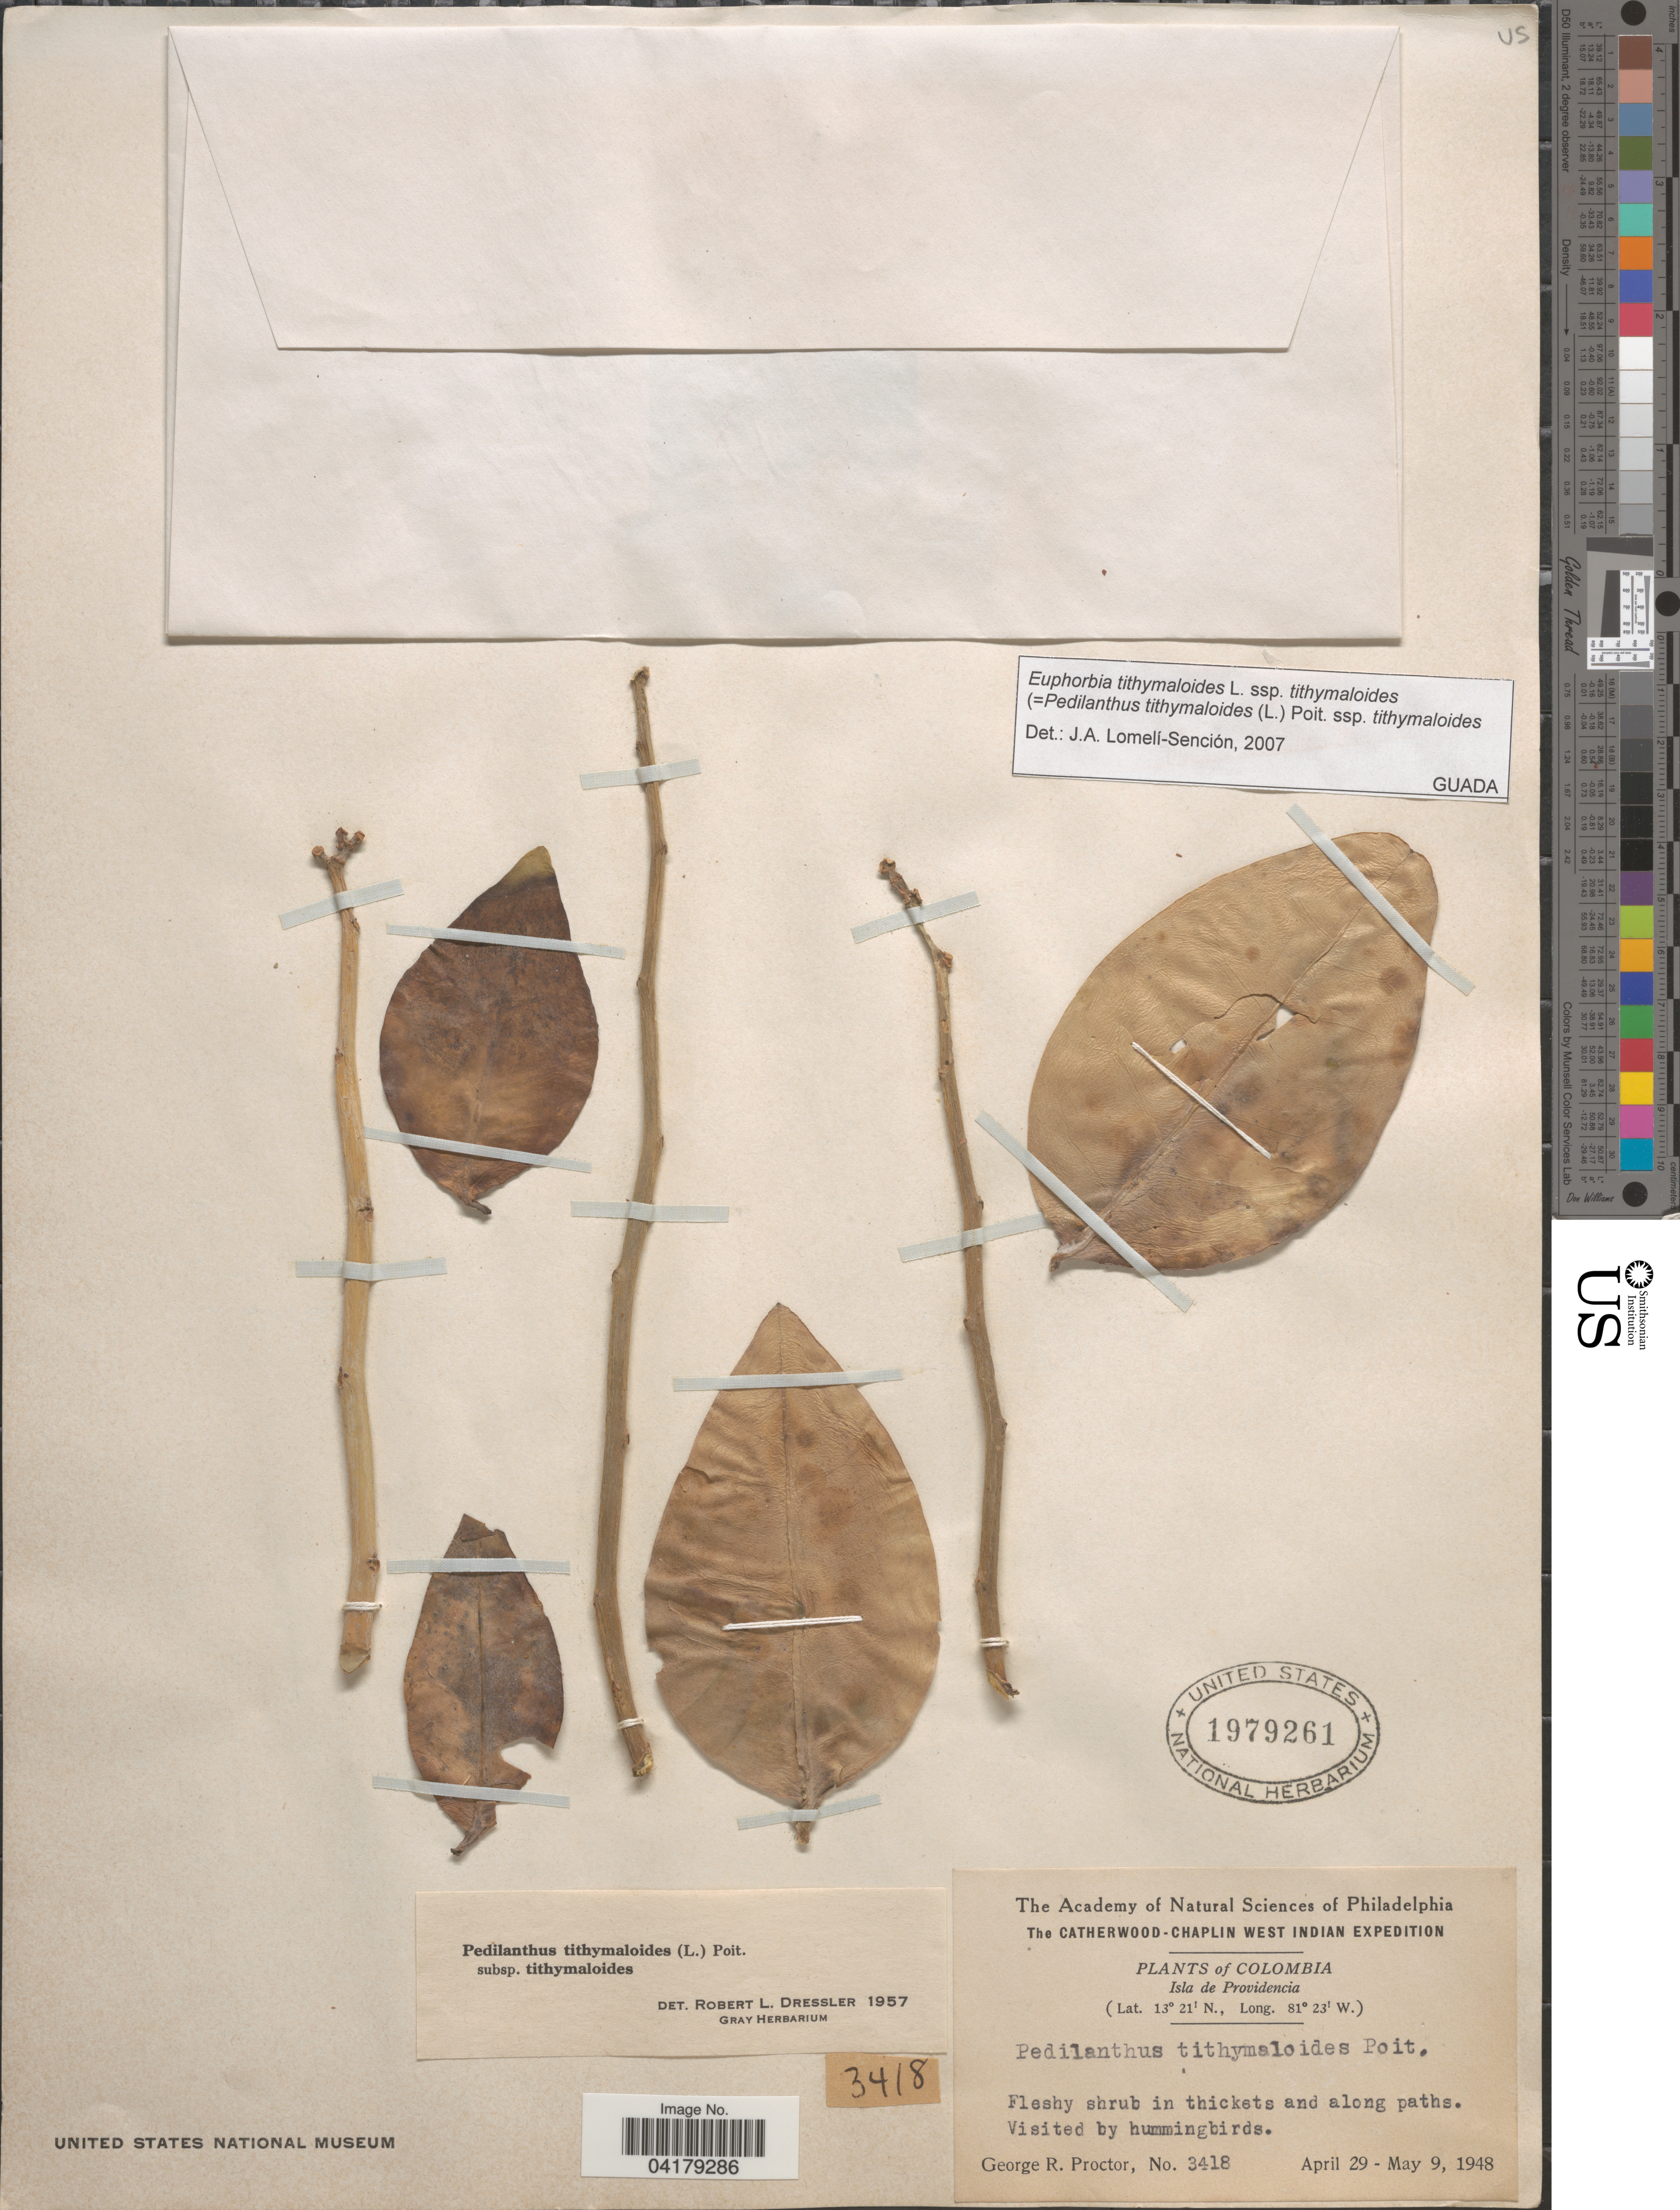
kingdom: Plantae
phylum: Tracheophyta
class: Magnoliopsida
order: Malpighiales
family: Euphorbiaceae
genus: Euphorbia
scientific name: Euphorbia tithymaloides subsp. tithymaloides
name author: L.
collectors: G. Proctor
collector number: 3418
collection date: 1948-04-29/1948-05-09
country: Colombia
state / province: San Andres y Providencia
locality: The Catherwood-Chaplin West Indian Expedition. Isla de Providencia.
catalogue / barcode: US 1979261